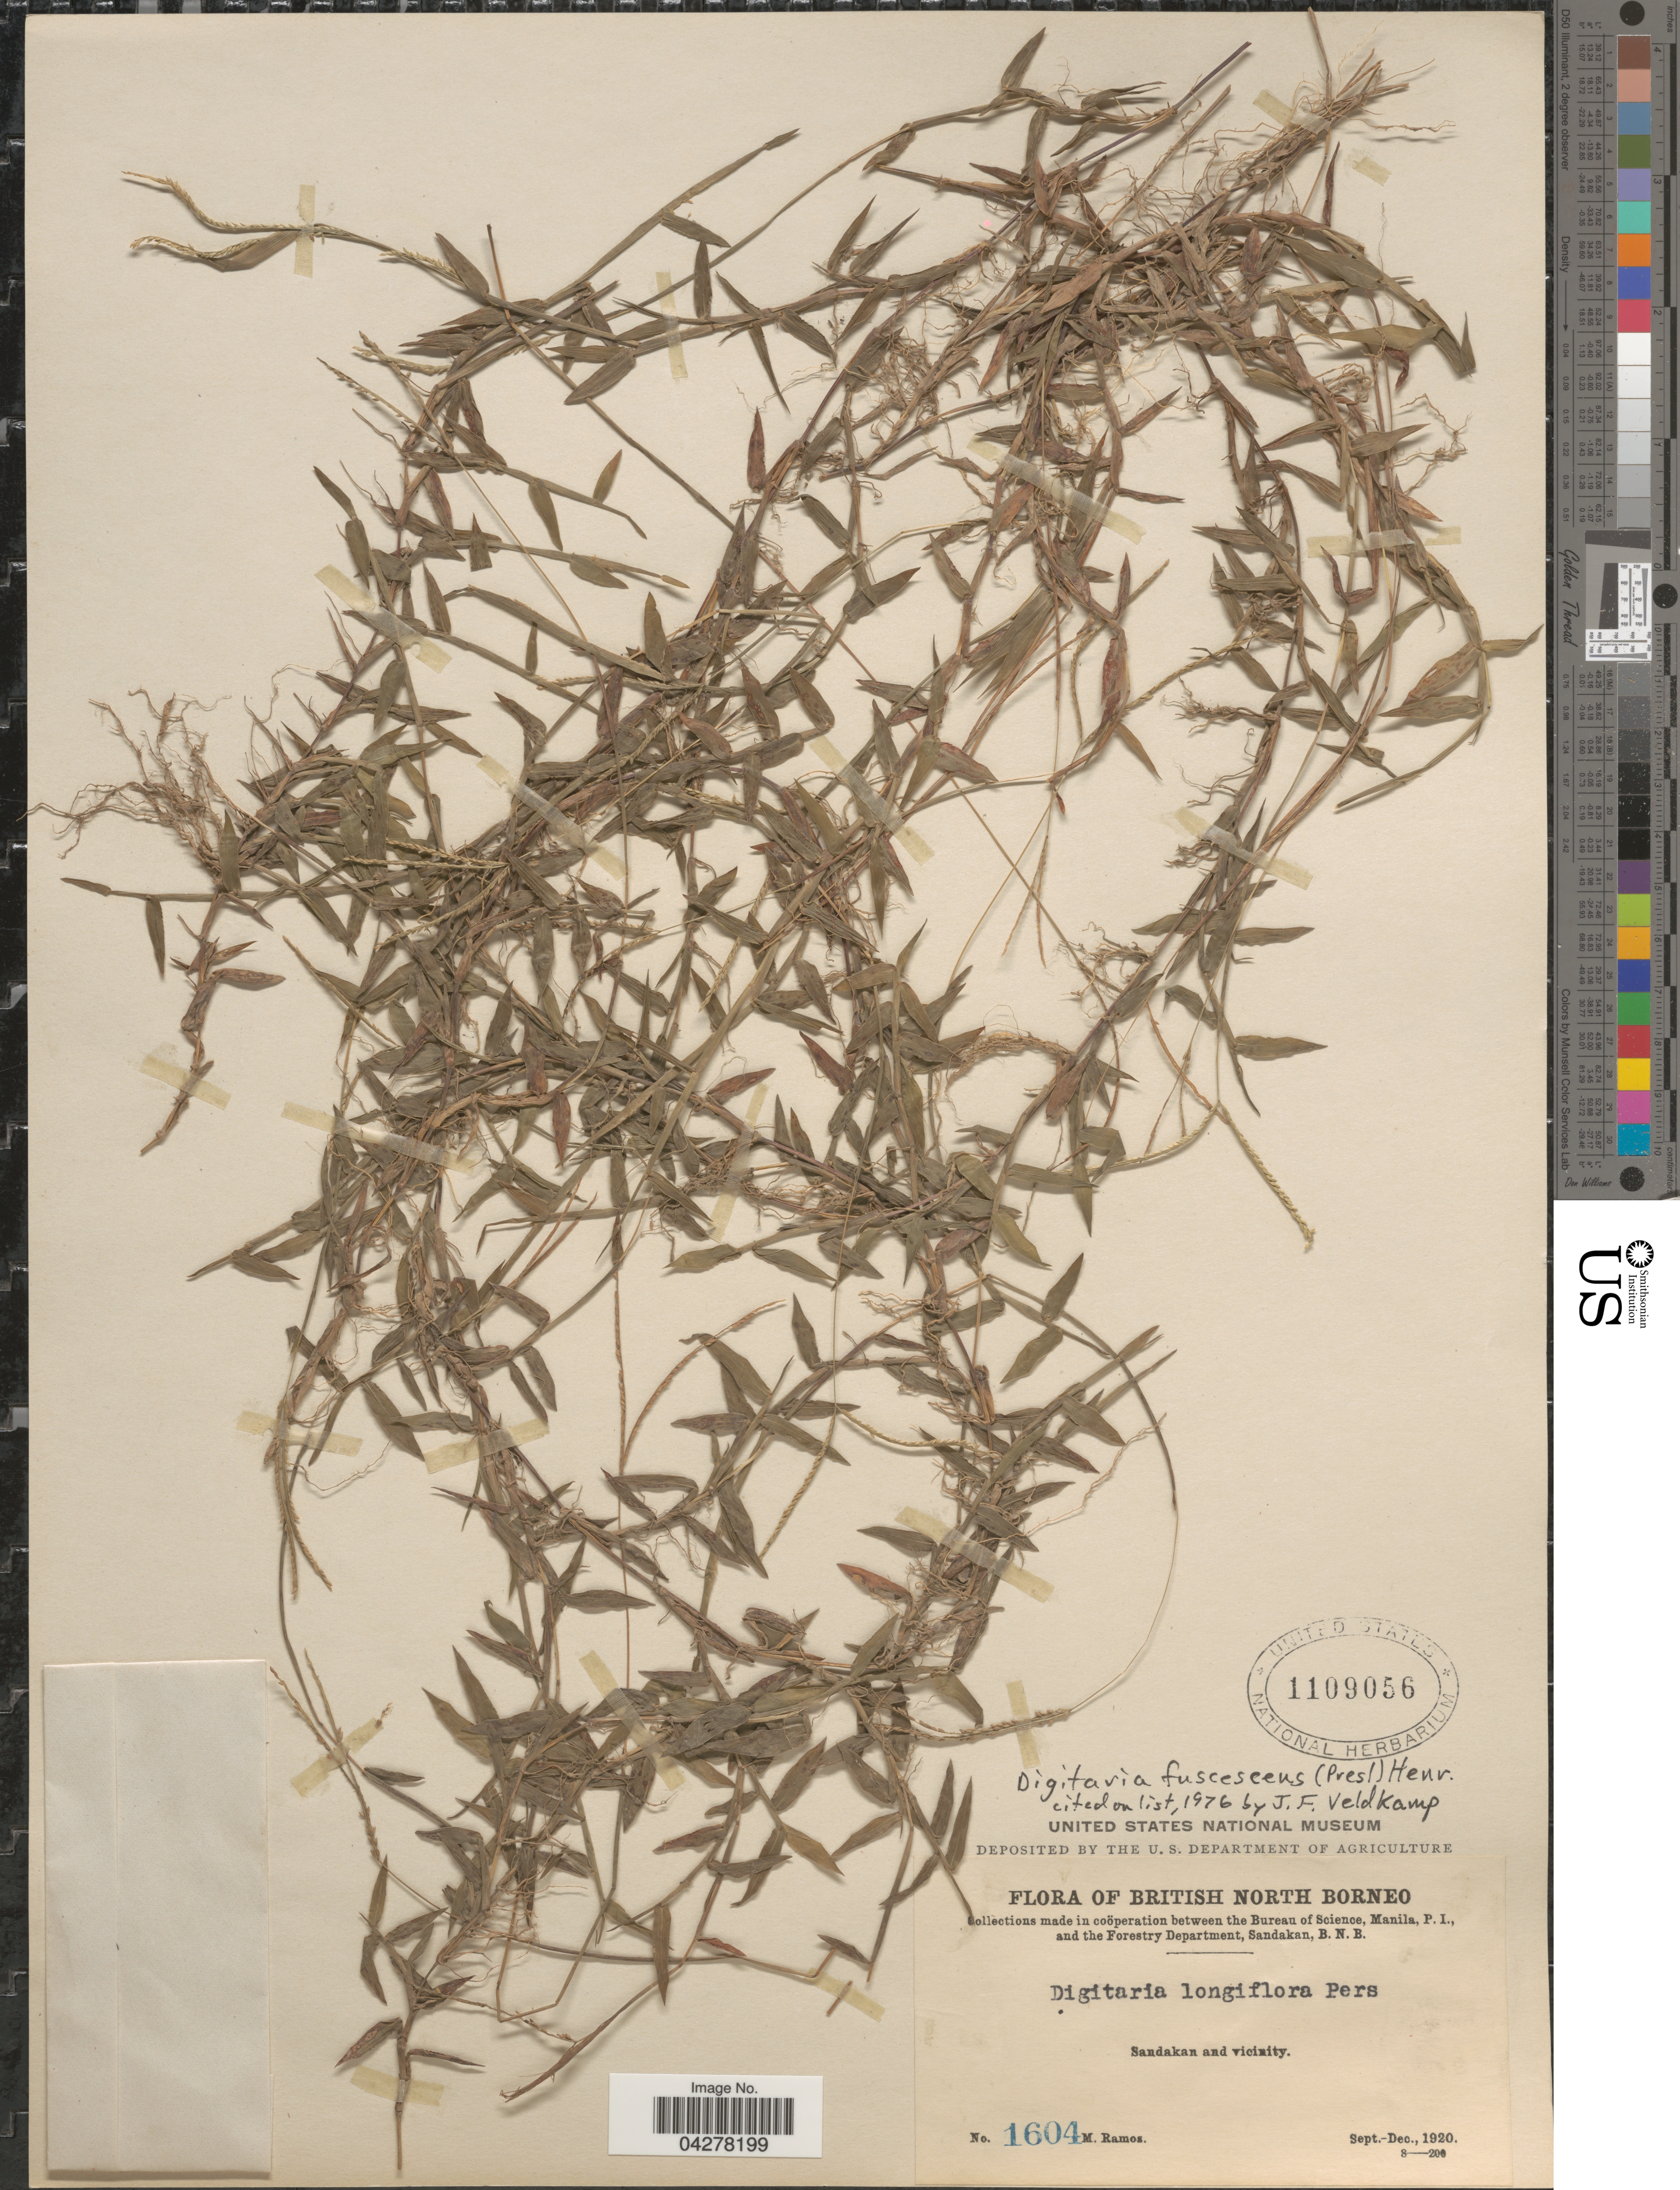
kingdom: Plantae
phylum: Tracheophyta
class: Liliopsida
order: Poales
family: Poaceae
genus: Digitaria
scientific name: Digitaria fuscescens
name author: (J. Presl) Henr.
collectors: M. Ramos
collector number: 1604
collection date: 1920-09/1920-12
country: Malaysia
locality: British North Borneo. Sandakan and vicinity.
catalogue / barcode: US 1109056